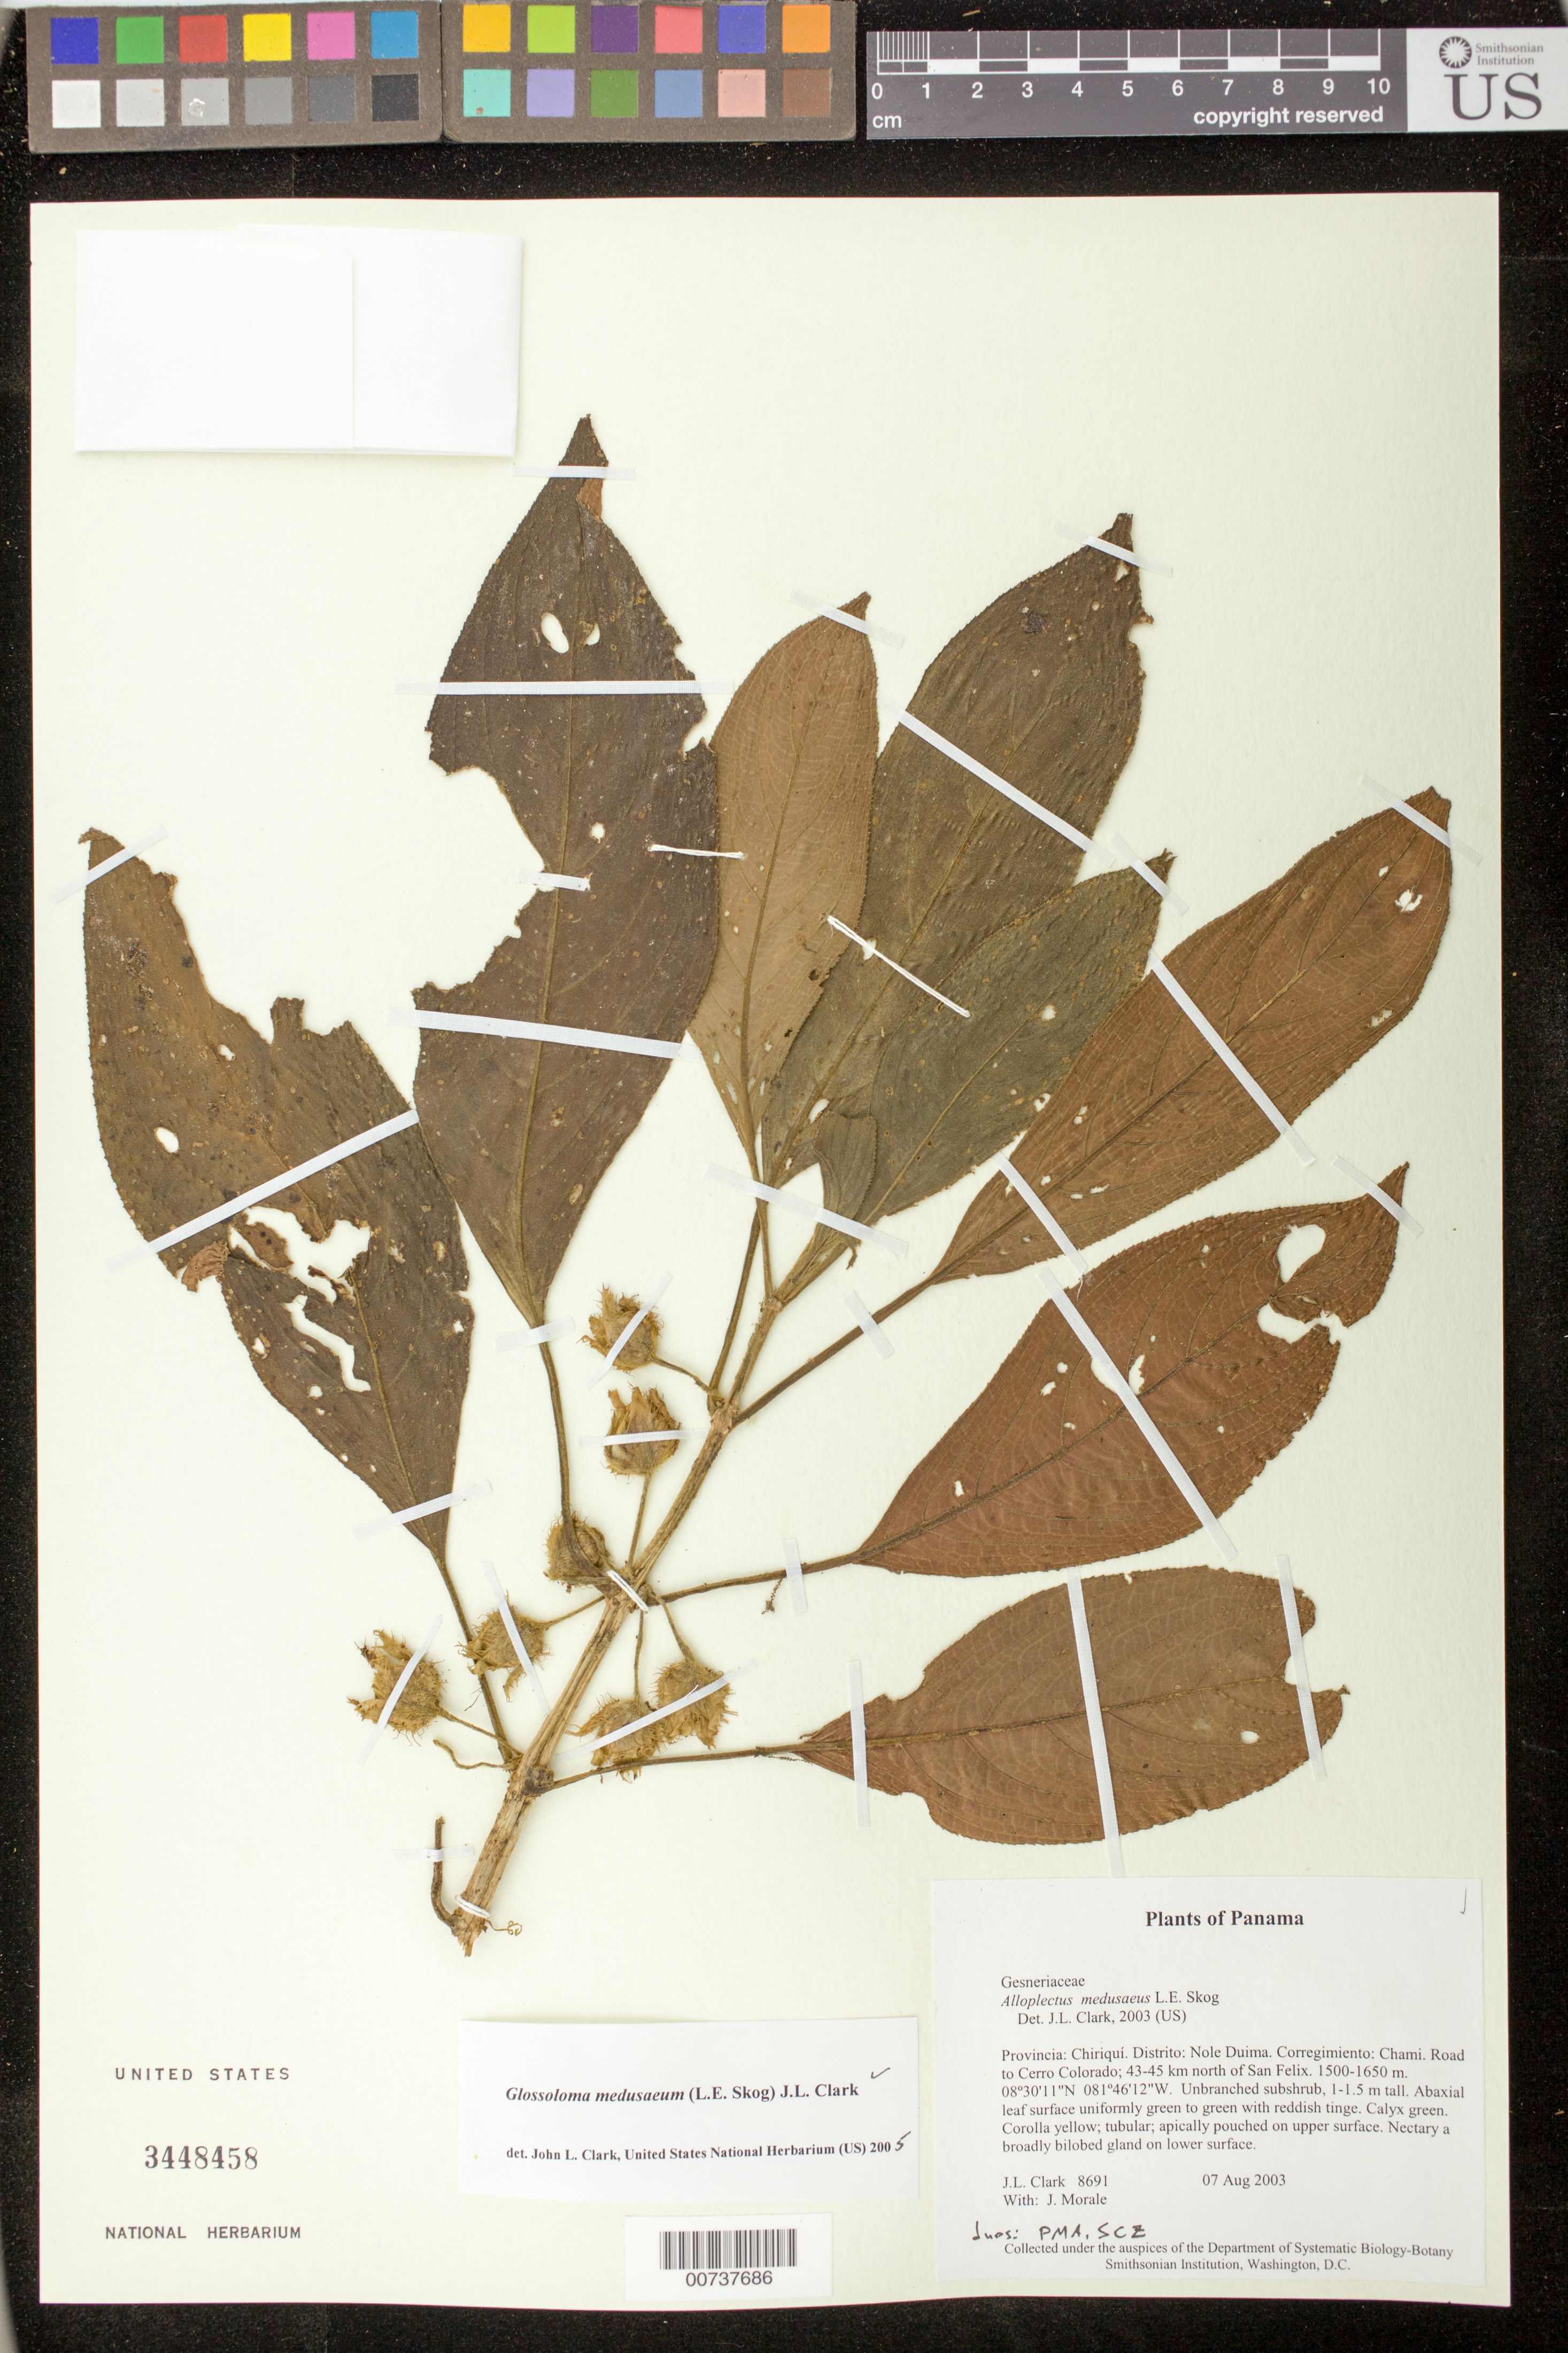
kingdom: Plantae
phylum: Tracheophyta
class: Magnoliopsida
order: Lamiales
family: Gesneriaceae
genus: Glossoloma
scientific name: Glossoloma medusaeum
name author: (L.E. Skog) J.L. Clark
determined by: Clark, J. L., (SEL), The Marie Selby Botanical Garden (UNITED STATES)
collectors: J. L. Clark & J. Morale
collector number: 8691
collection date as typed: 07 Aug 2003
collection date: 2003-08-07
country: Panama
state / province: Ngöbe-Buglé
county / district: Nole Düima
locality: Corregimiento: Chami. Road to Cerro Colorado; 43-45 km north of San Felix.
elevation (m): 1500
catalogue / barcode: US 3448458